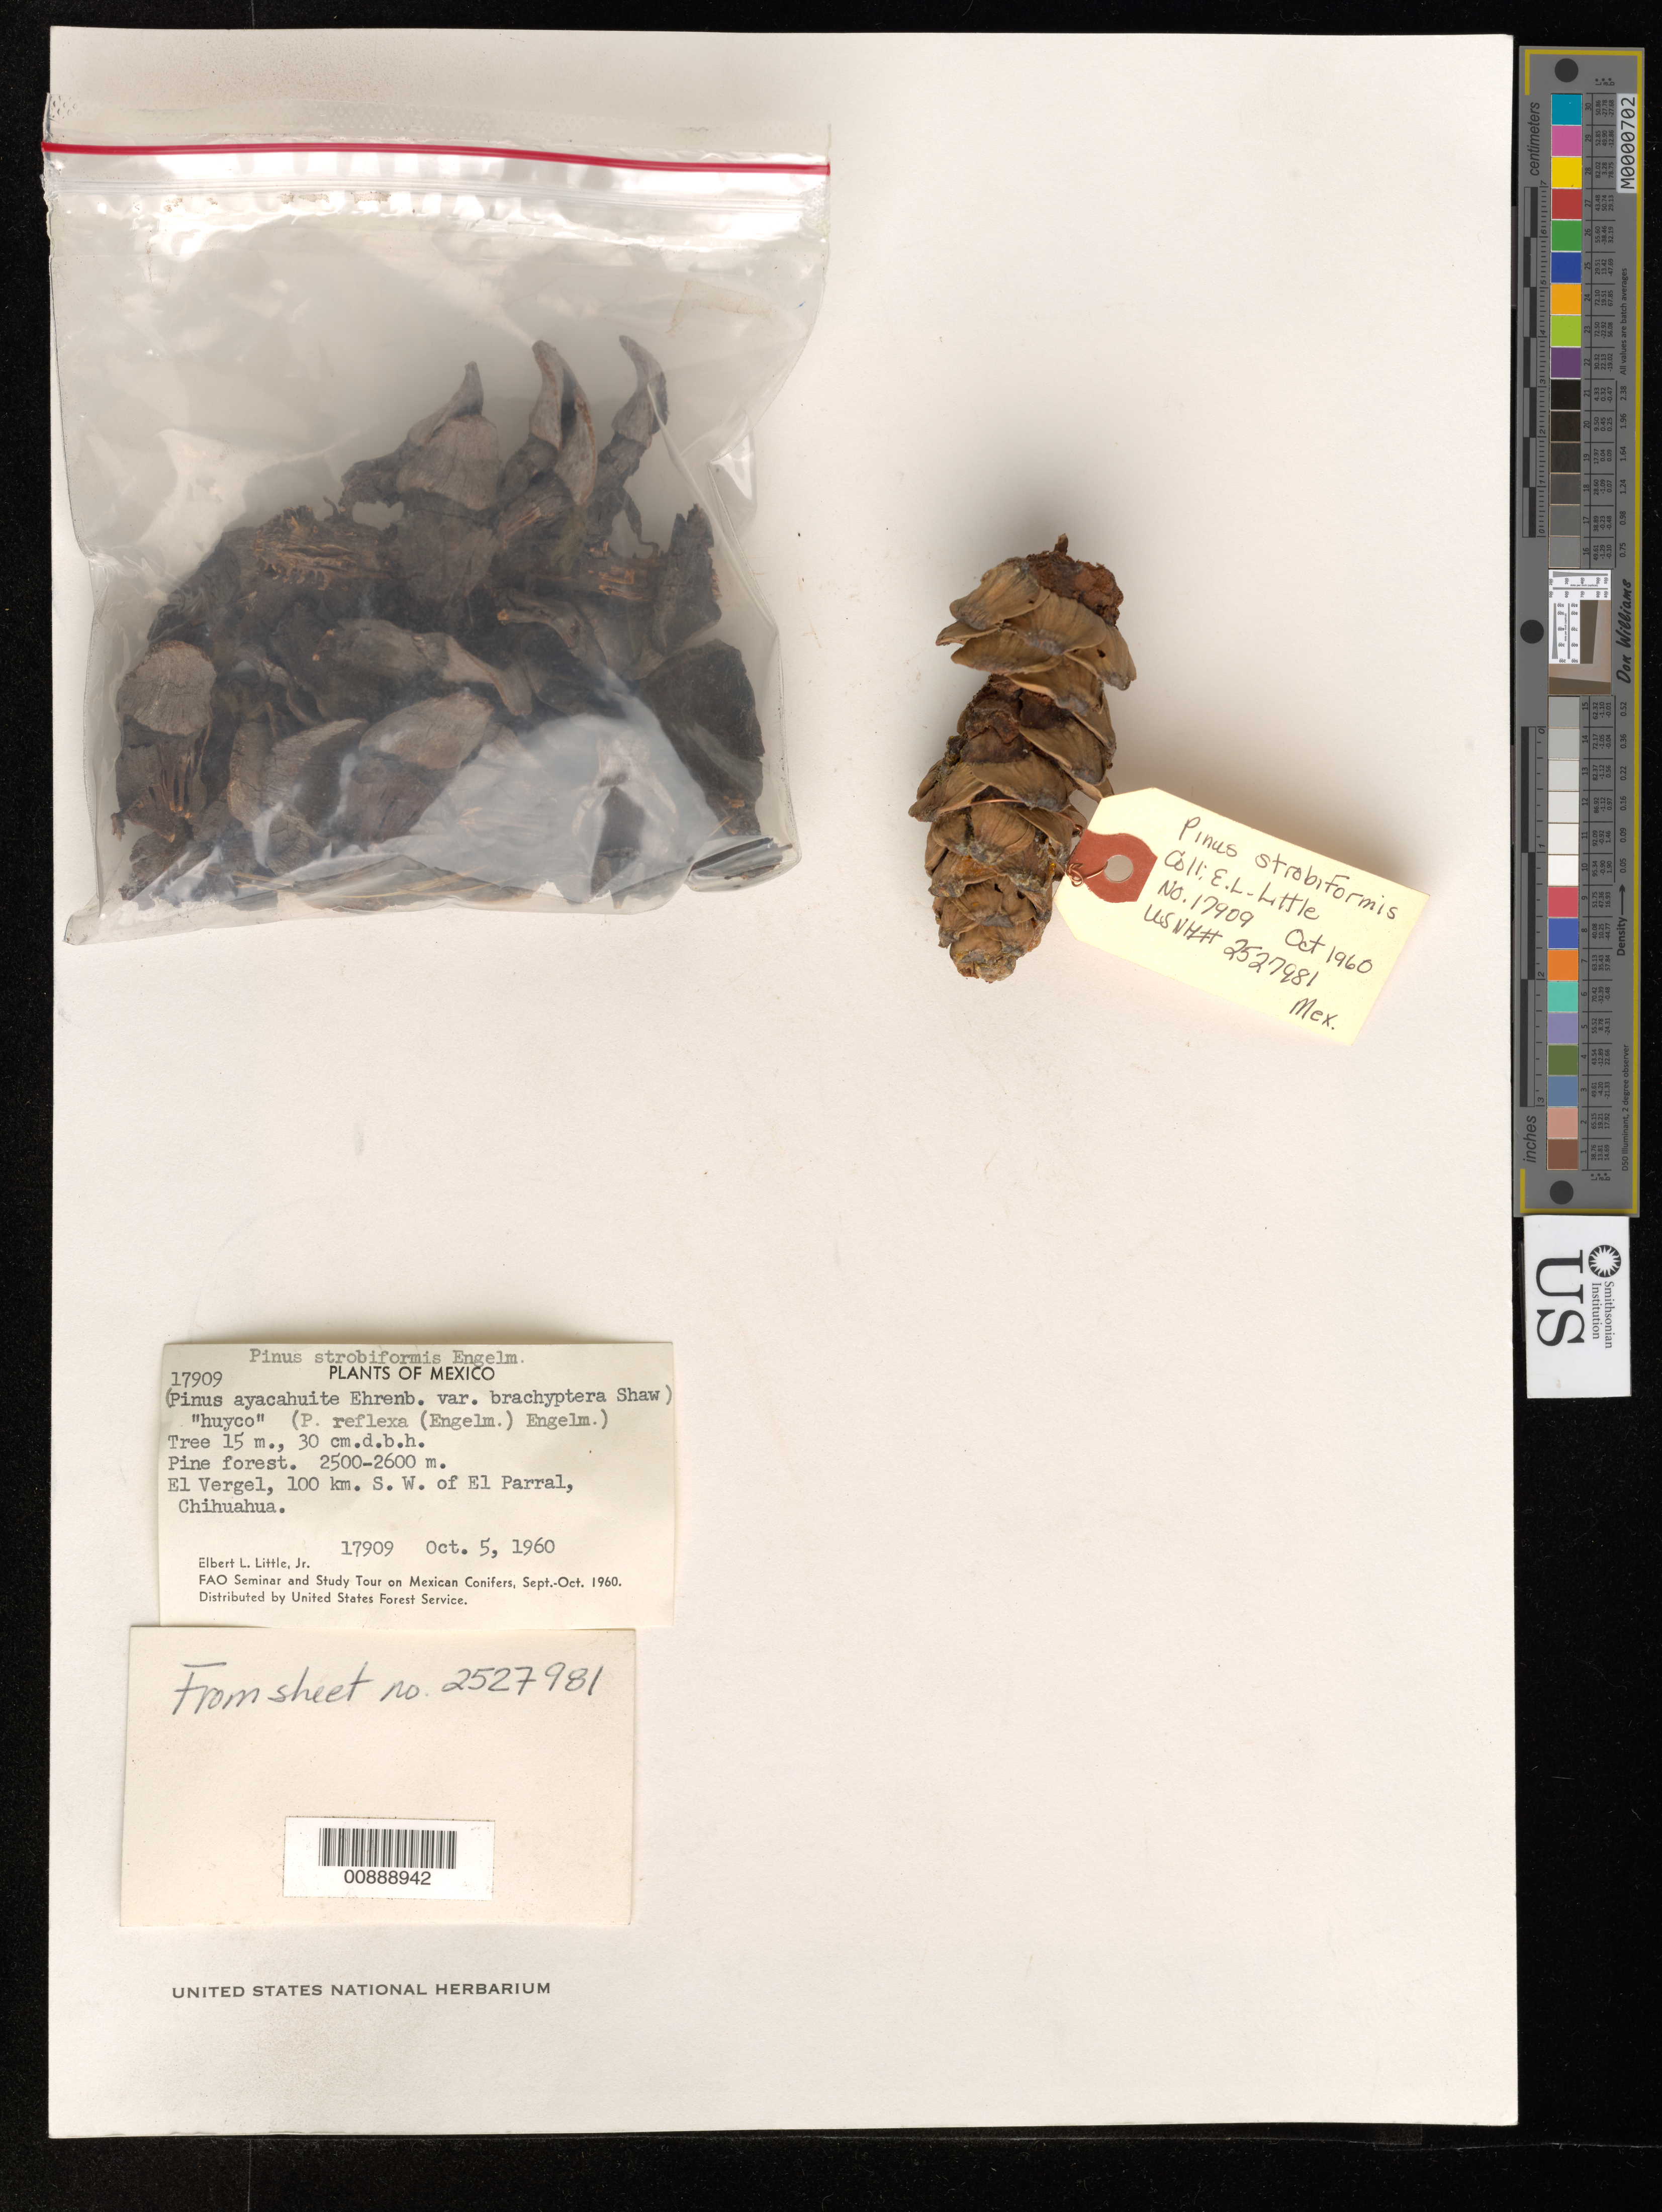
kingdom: Plantae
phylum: Tracheophyta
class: Pinopsida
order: Pinales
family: Pinaceae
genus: Pinus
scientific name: Pinus strobiformis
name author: Engelm.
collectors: E. L. Little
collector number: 17909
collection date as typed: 05 Oct 1960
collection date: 1960-10-05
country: Mexico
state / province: Chihuahua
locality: El Vergel, 100 km. SW of El Parral, Chihuahua.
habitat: Pine forest.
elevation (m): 2600